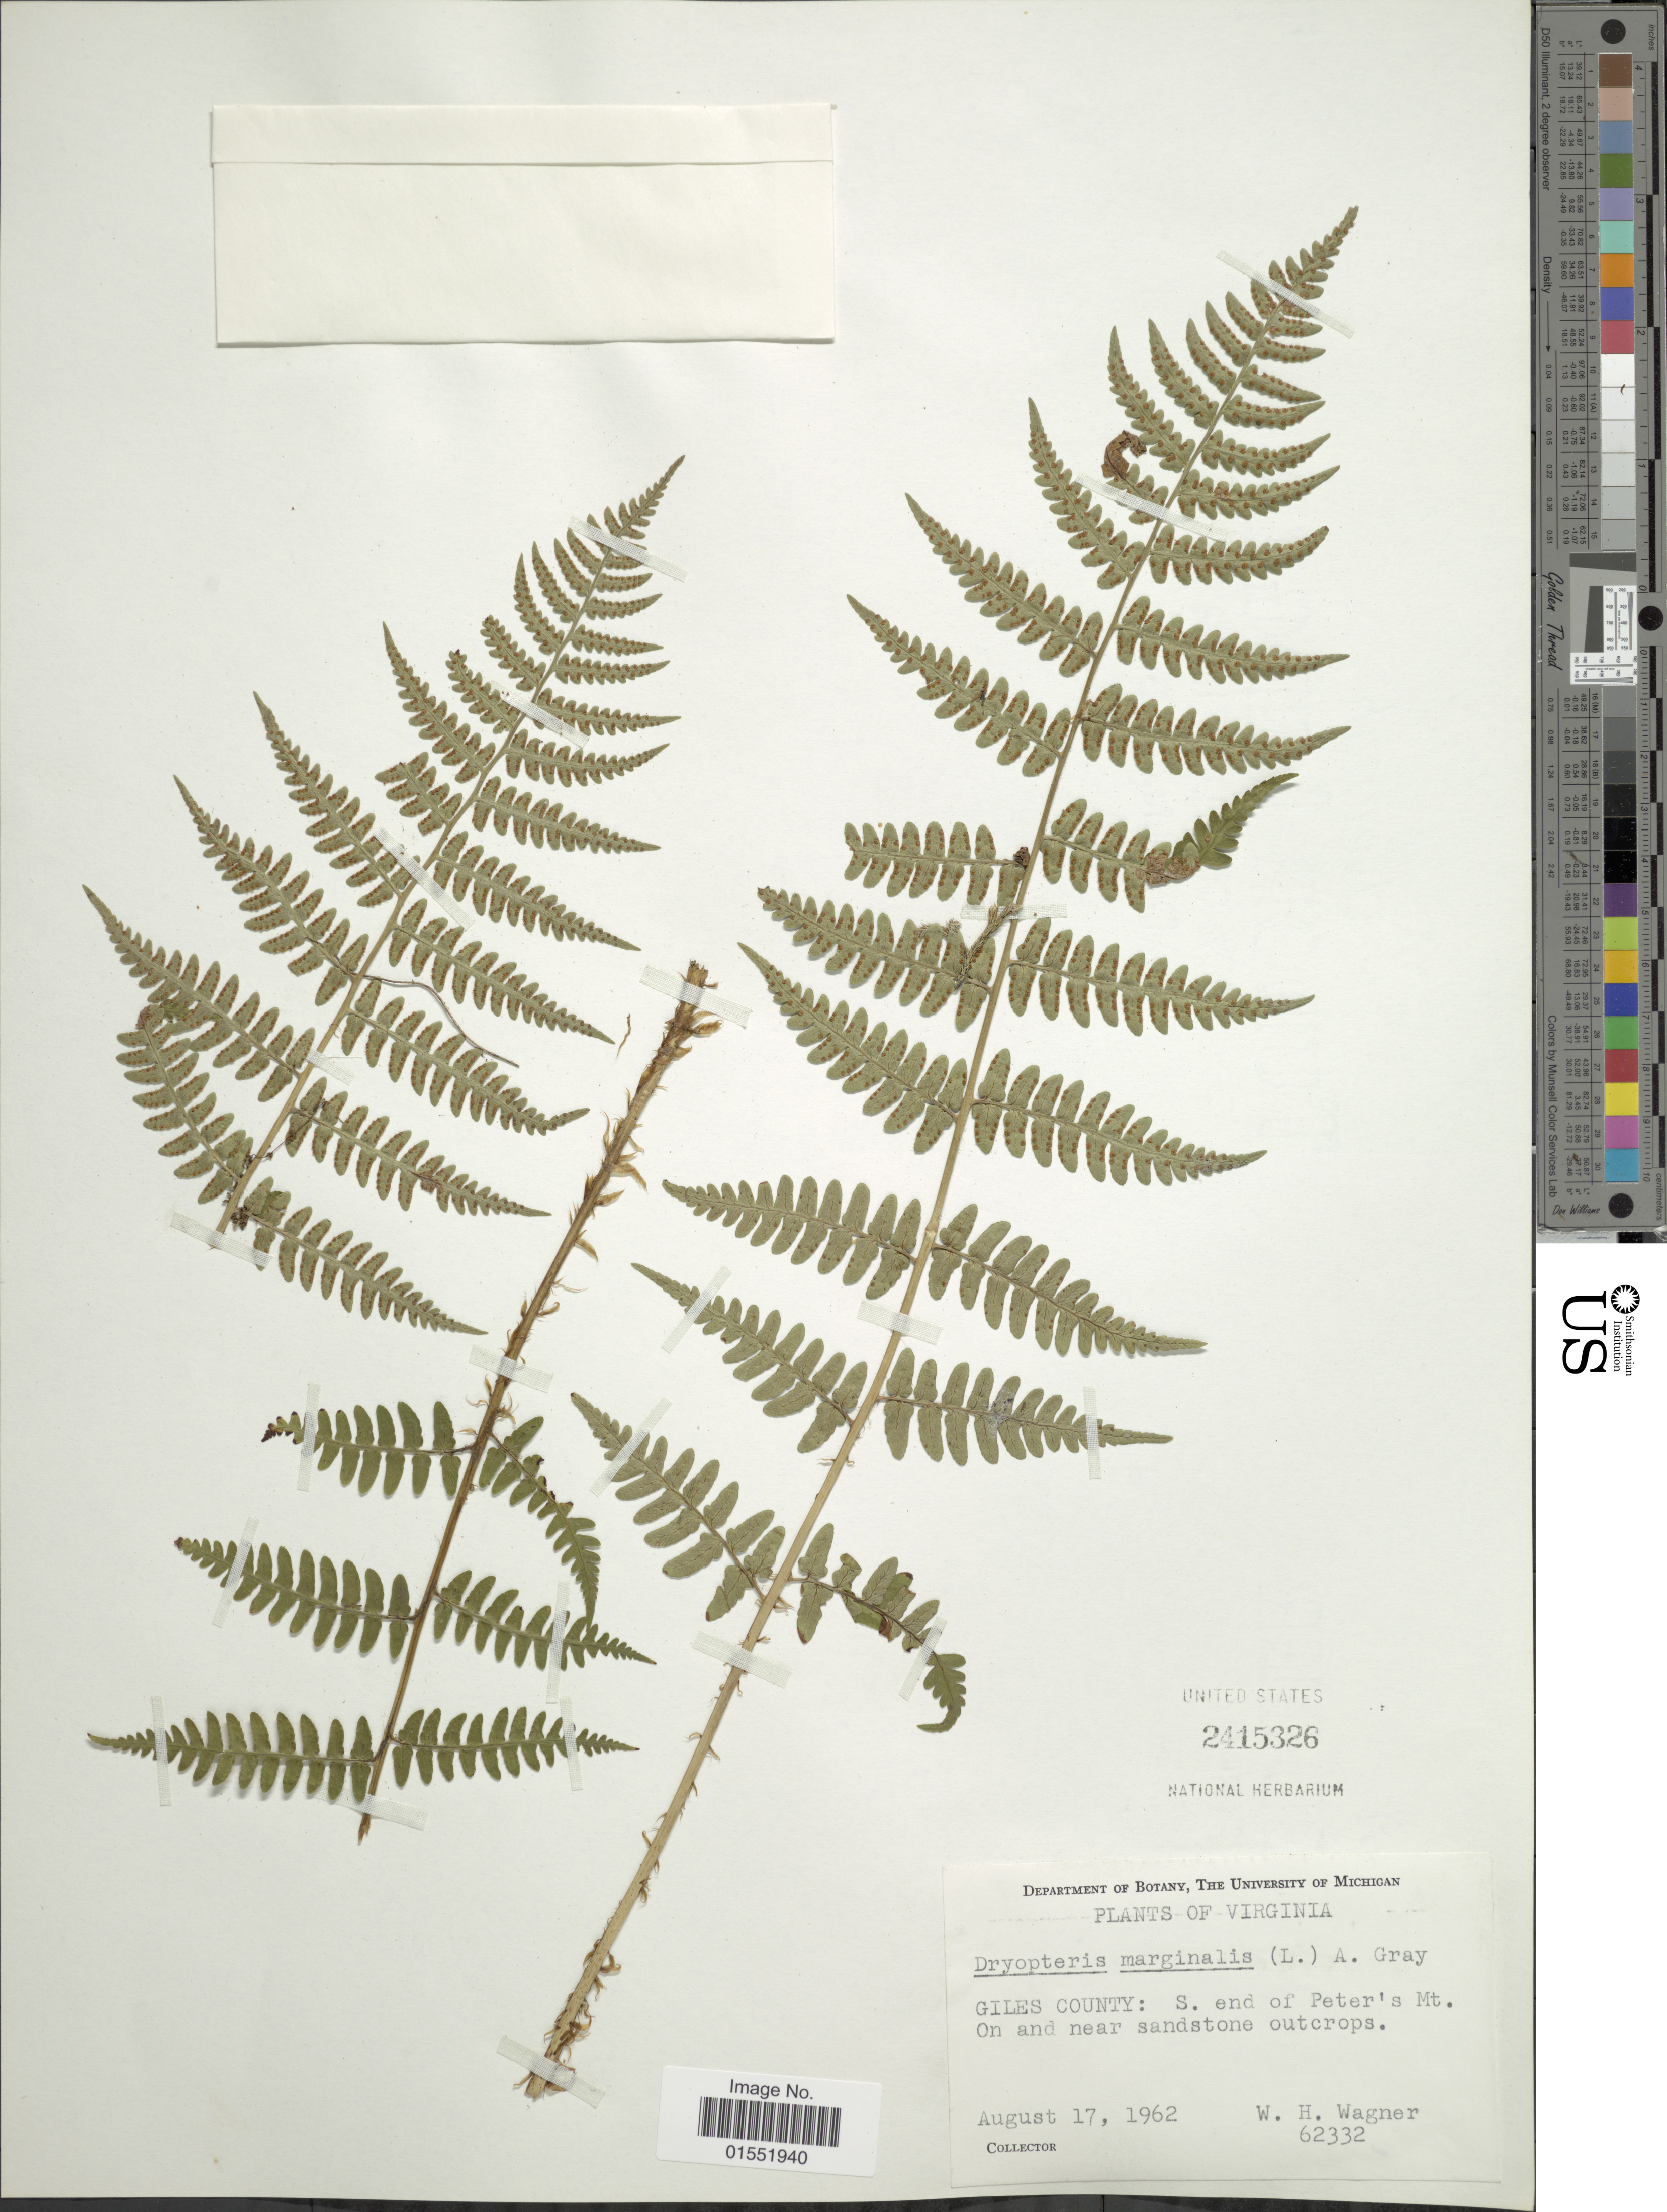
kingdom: Plantae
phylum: Tracheophyta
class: Polypodiopsida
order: Polypodiales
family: Dryopteridaceae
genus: Dryopteris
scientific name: Dryopteris marginalis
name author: (L.) A. Gray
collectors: W. H. Wagner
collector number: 62332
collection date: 1962-08-17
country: United States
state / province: Virginia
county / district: Giles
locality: S. end of Peter's Mt. On and near sandstone outcrops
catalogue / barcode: US 2415326